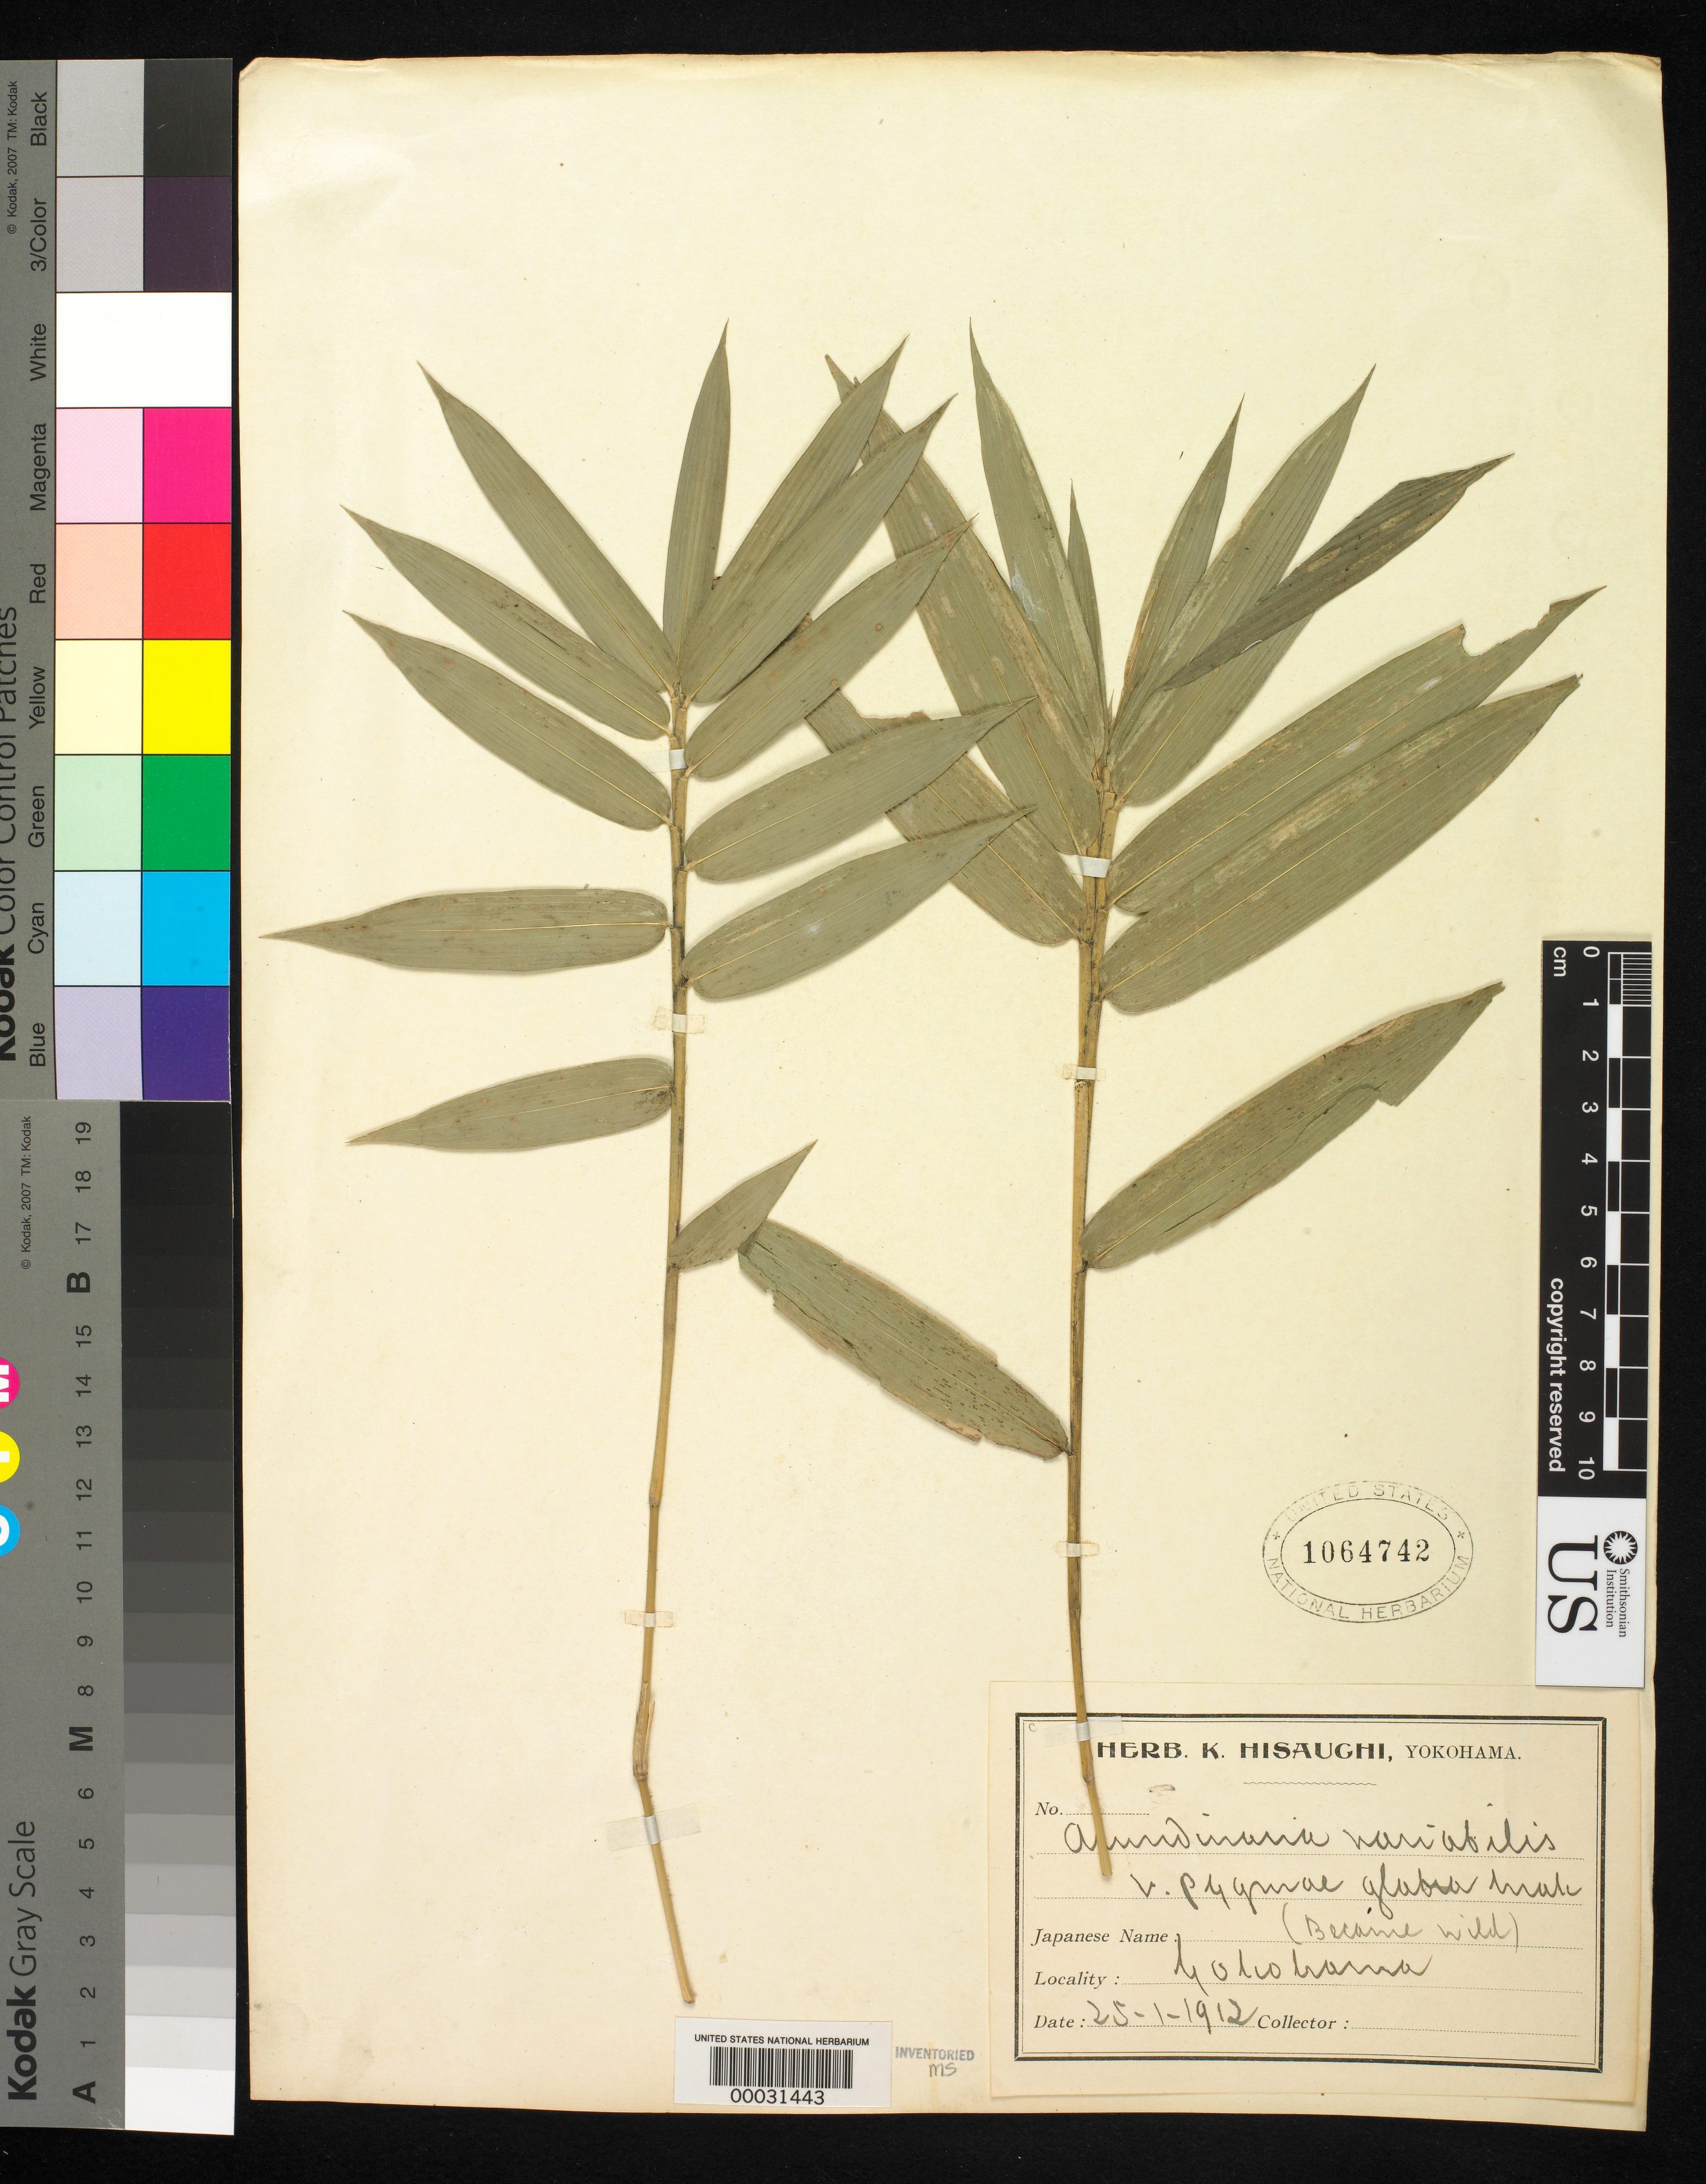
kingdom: Plantae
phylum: Tracheophyta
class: Liliopsida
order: Poales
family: Poaceae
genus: Pleioblastus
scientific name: Pleioblastus fortunei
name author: (Van Houtte) Nakai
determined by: Poaceae Reorganization Project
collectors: K. Hisauchi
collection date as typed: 25 Jan 1912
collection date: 1912-01-25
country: Japan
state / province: Kanagawa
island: Honshu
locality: Yokohama.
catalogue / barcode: US 1064742